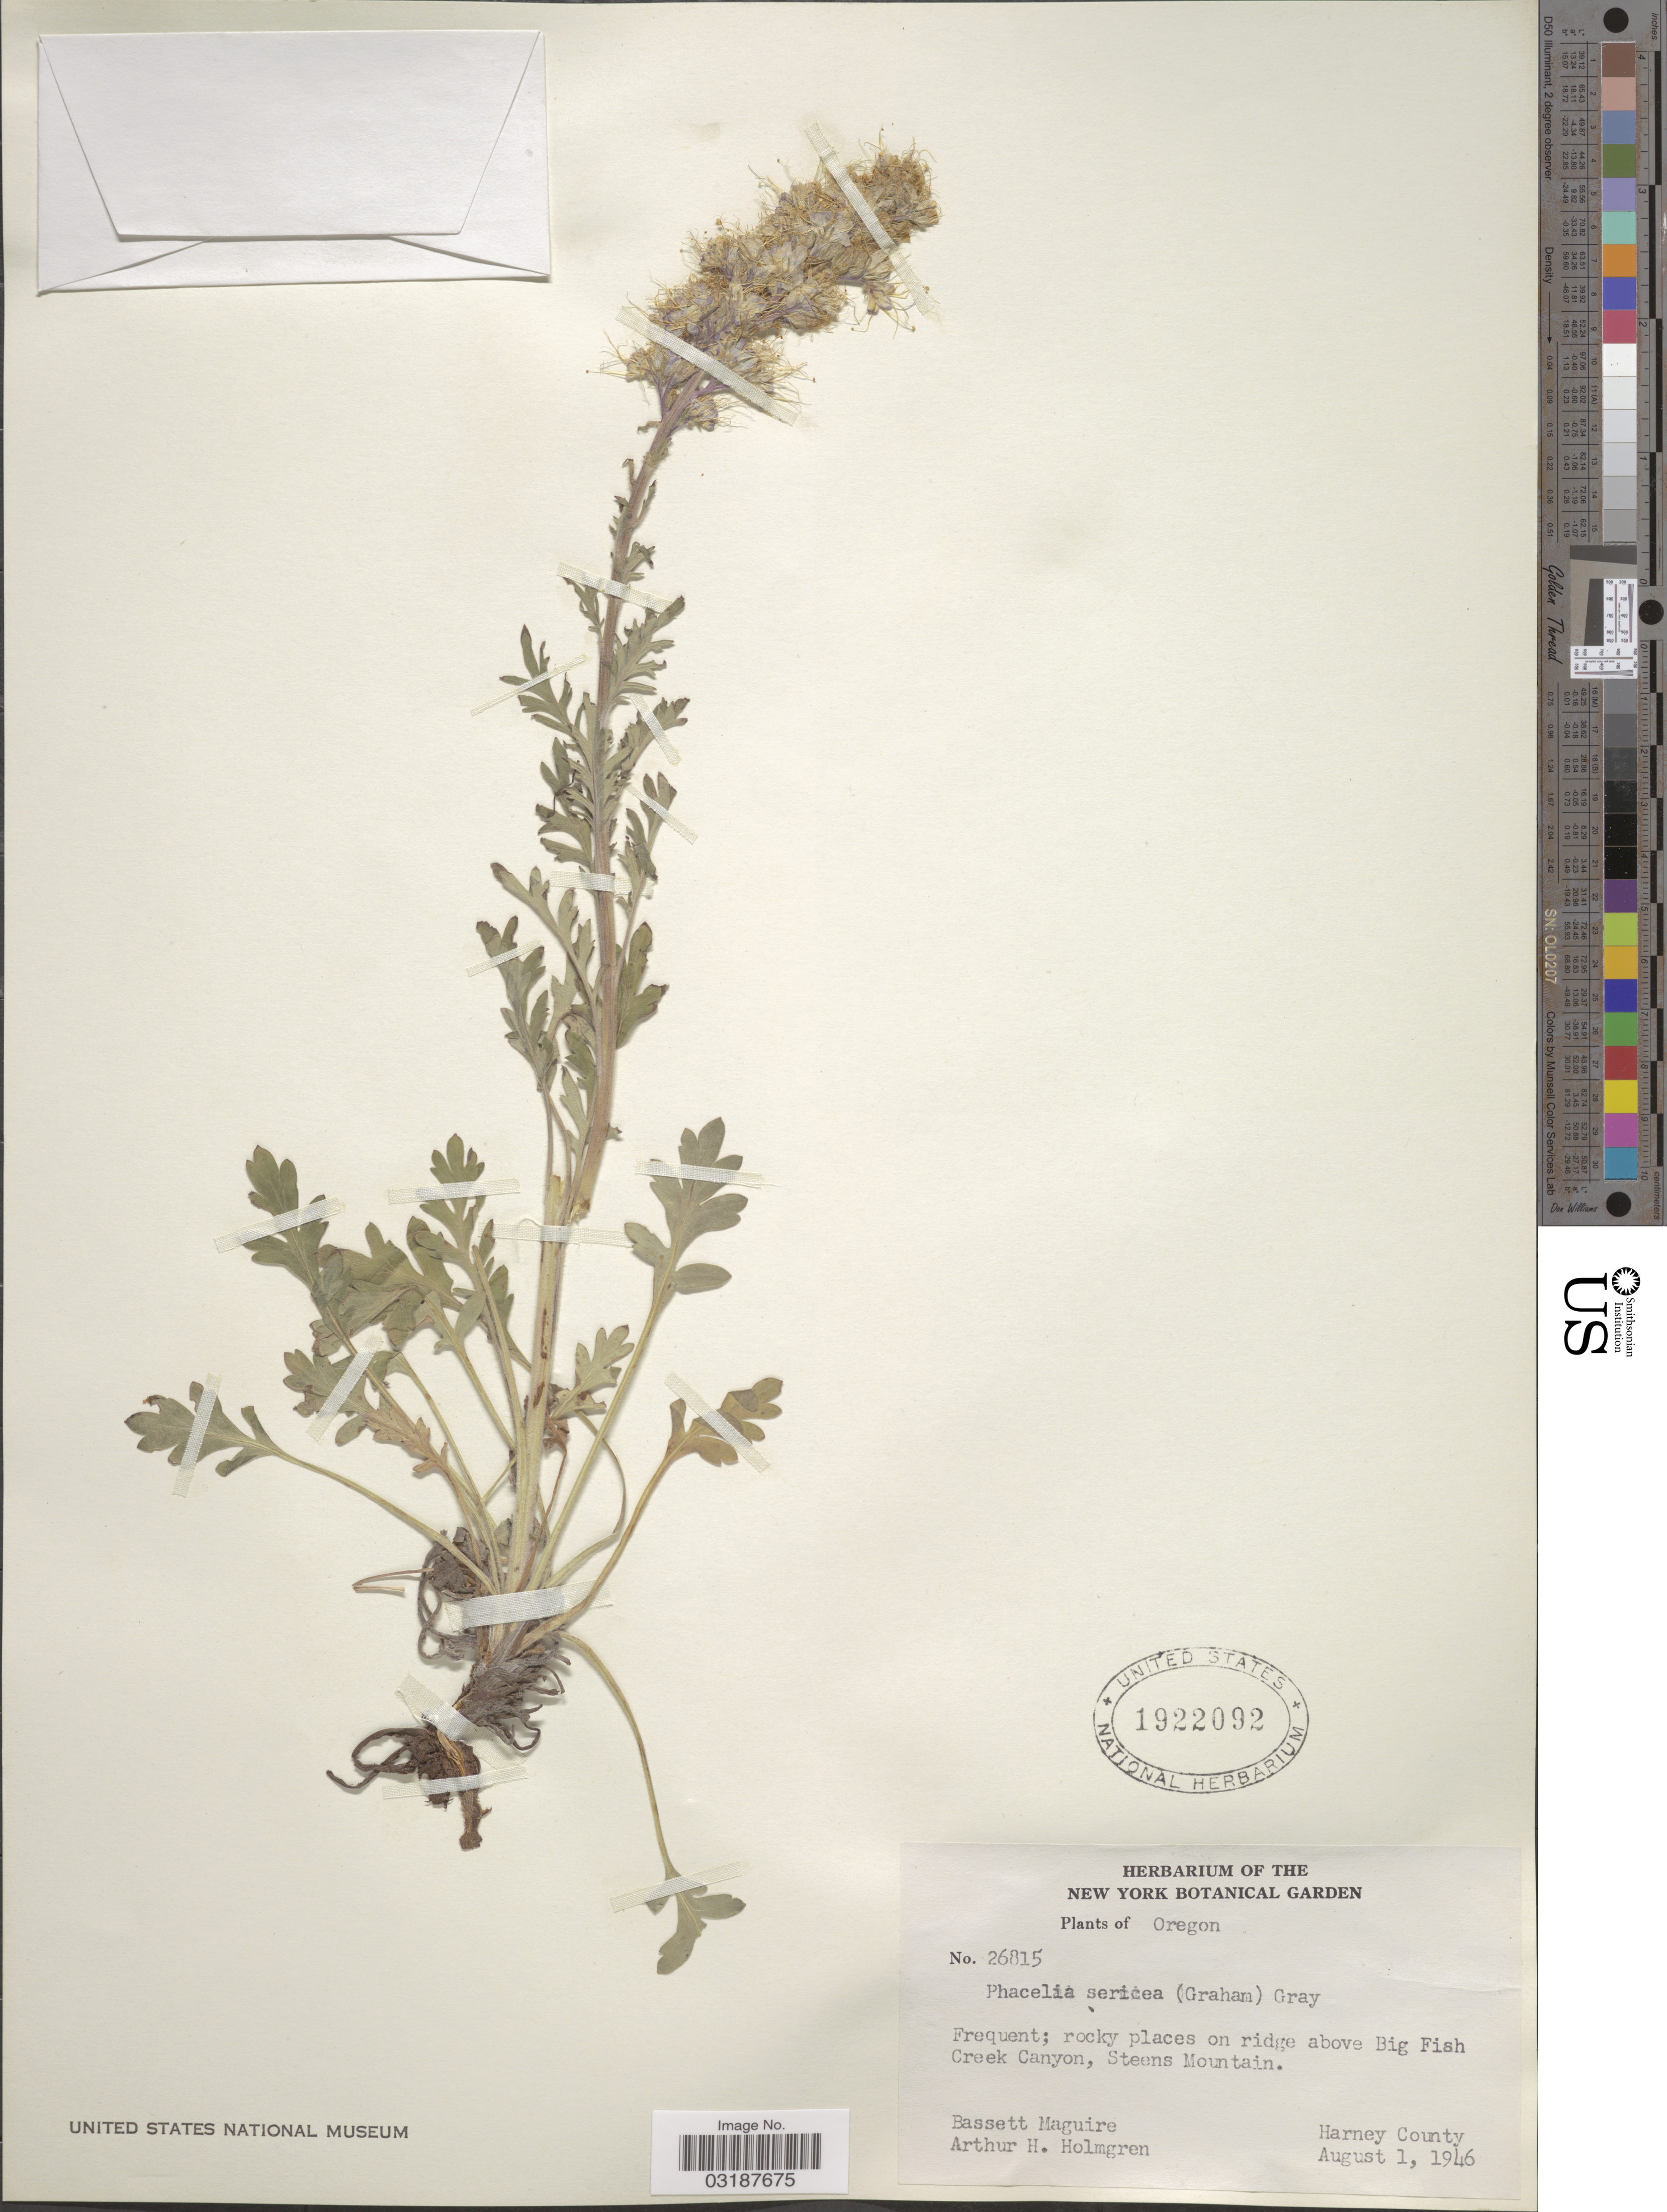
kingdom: Plantae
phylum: Tracheophyta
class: Magnoliopsida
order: Boraginales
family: Hydrophyllaceae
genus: Phacelia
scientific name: Phacelia sericea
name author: (Graham) A. Gray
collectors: B. Maguire & A. H. Holmgren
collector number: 26815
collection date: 1946-08-01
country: United States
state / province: Oregon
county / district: Harney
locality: Rocky places on ridge above Big Fish Creek Canyon, Steens Mountain, Harney County.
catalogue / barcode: US 1922092